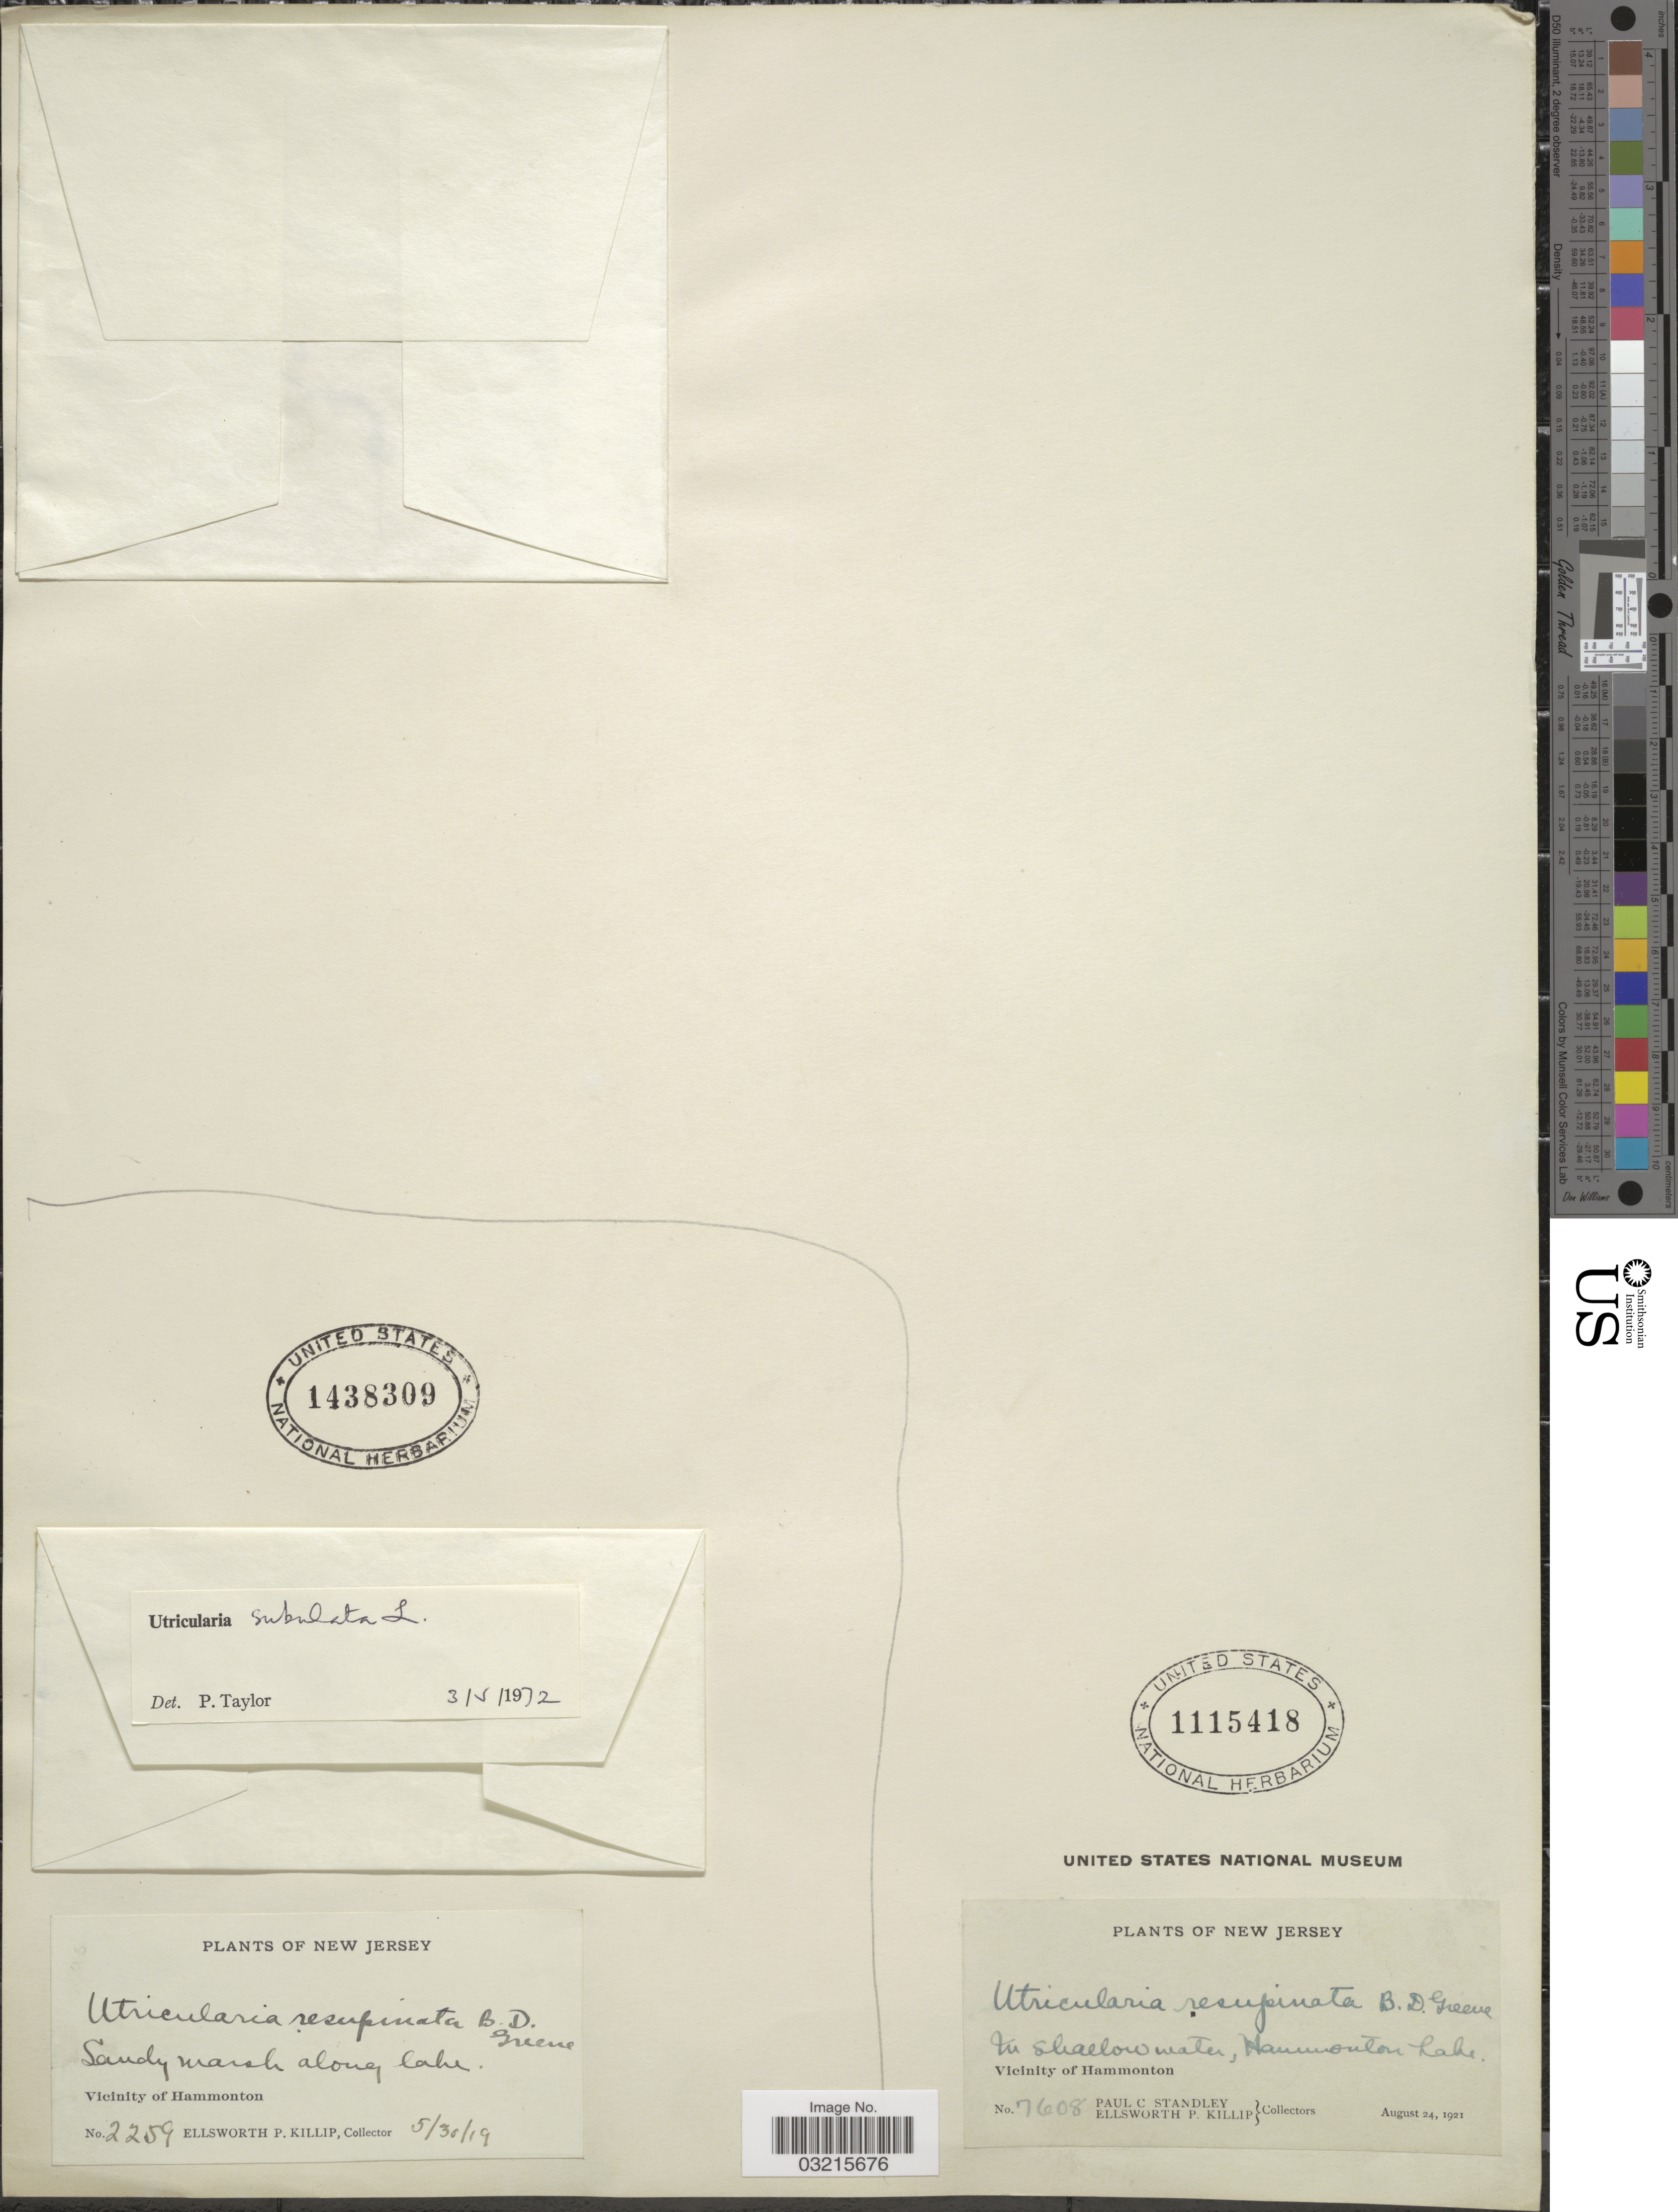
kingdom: Plantae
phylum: Tracheophyta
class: Magnoliopsida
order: Lamiales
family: Lentibulariaceae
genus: Utricularia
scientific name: Utricularia resupinata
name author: B.D. Greene ex Bigelow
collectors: E. P. Killip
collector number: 2259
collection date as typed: Transcribed d/m/y: 30/5/19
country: United States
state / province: New Jersey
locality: Vicinity of Hammonton.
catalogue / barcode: US 1438309